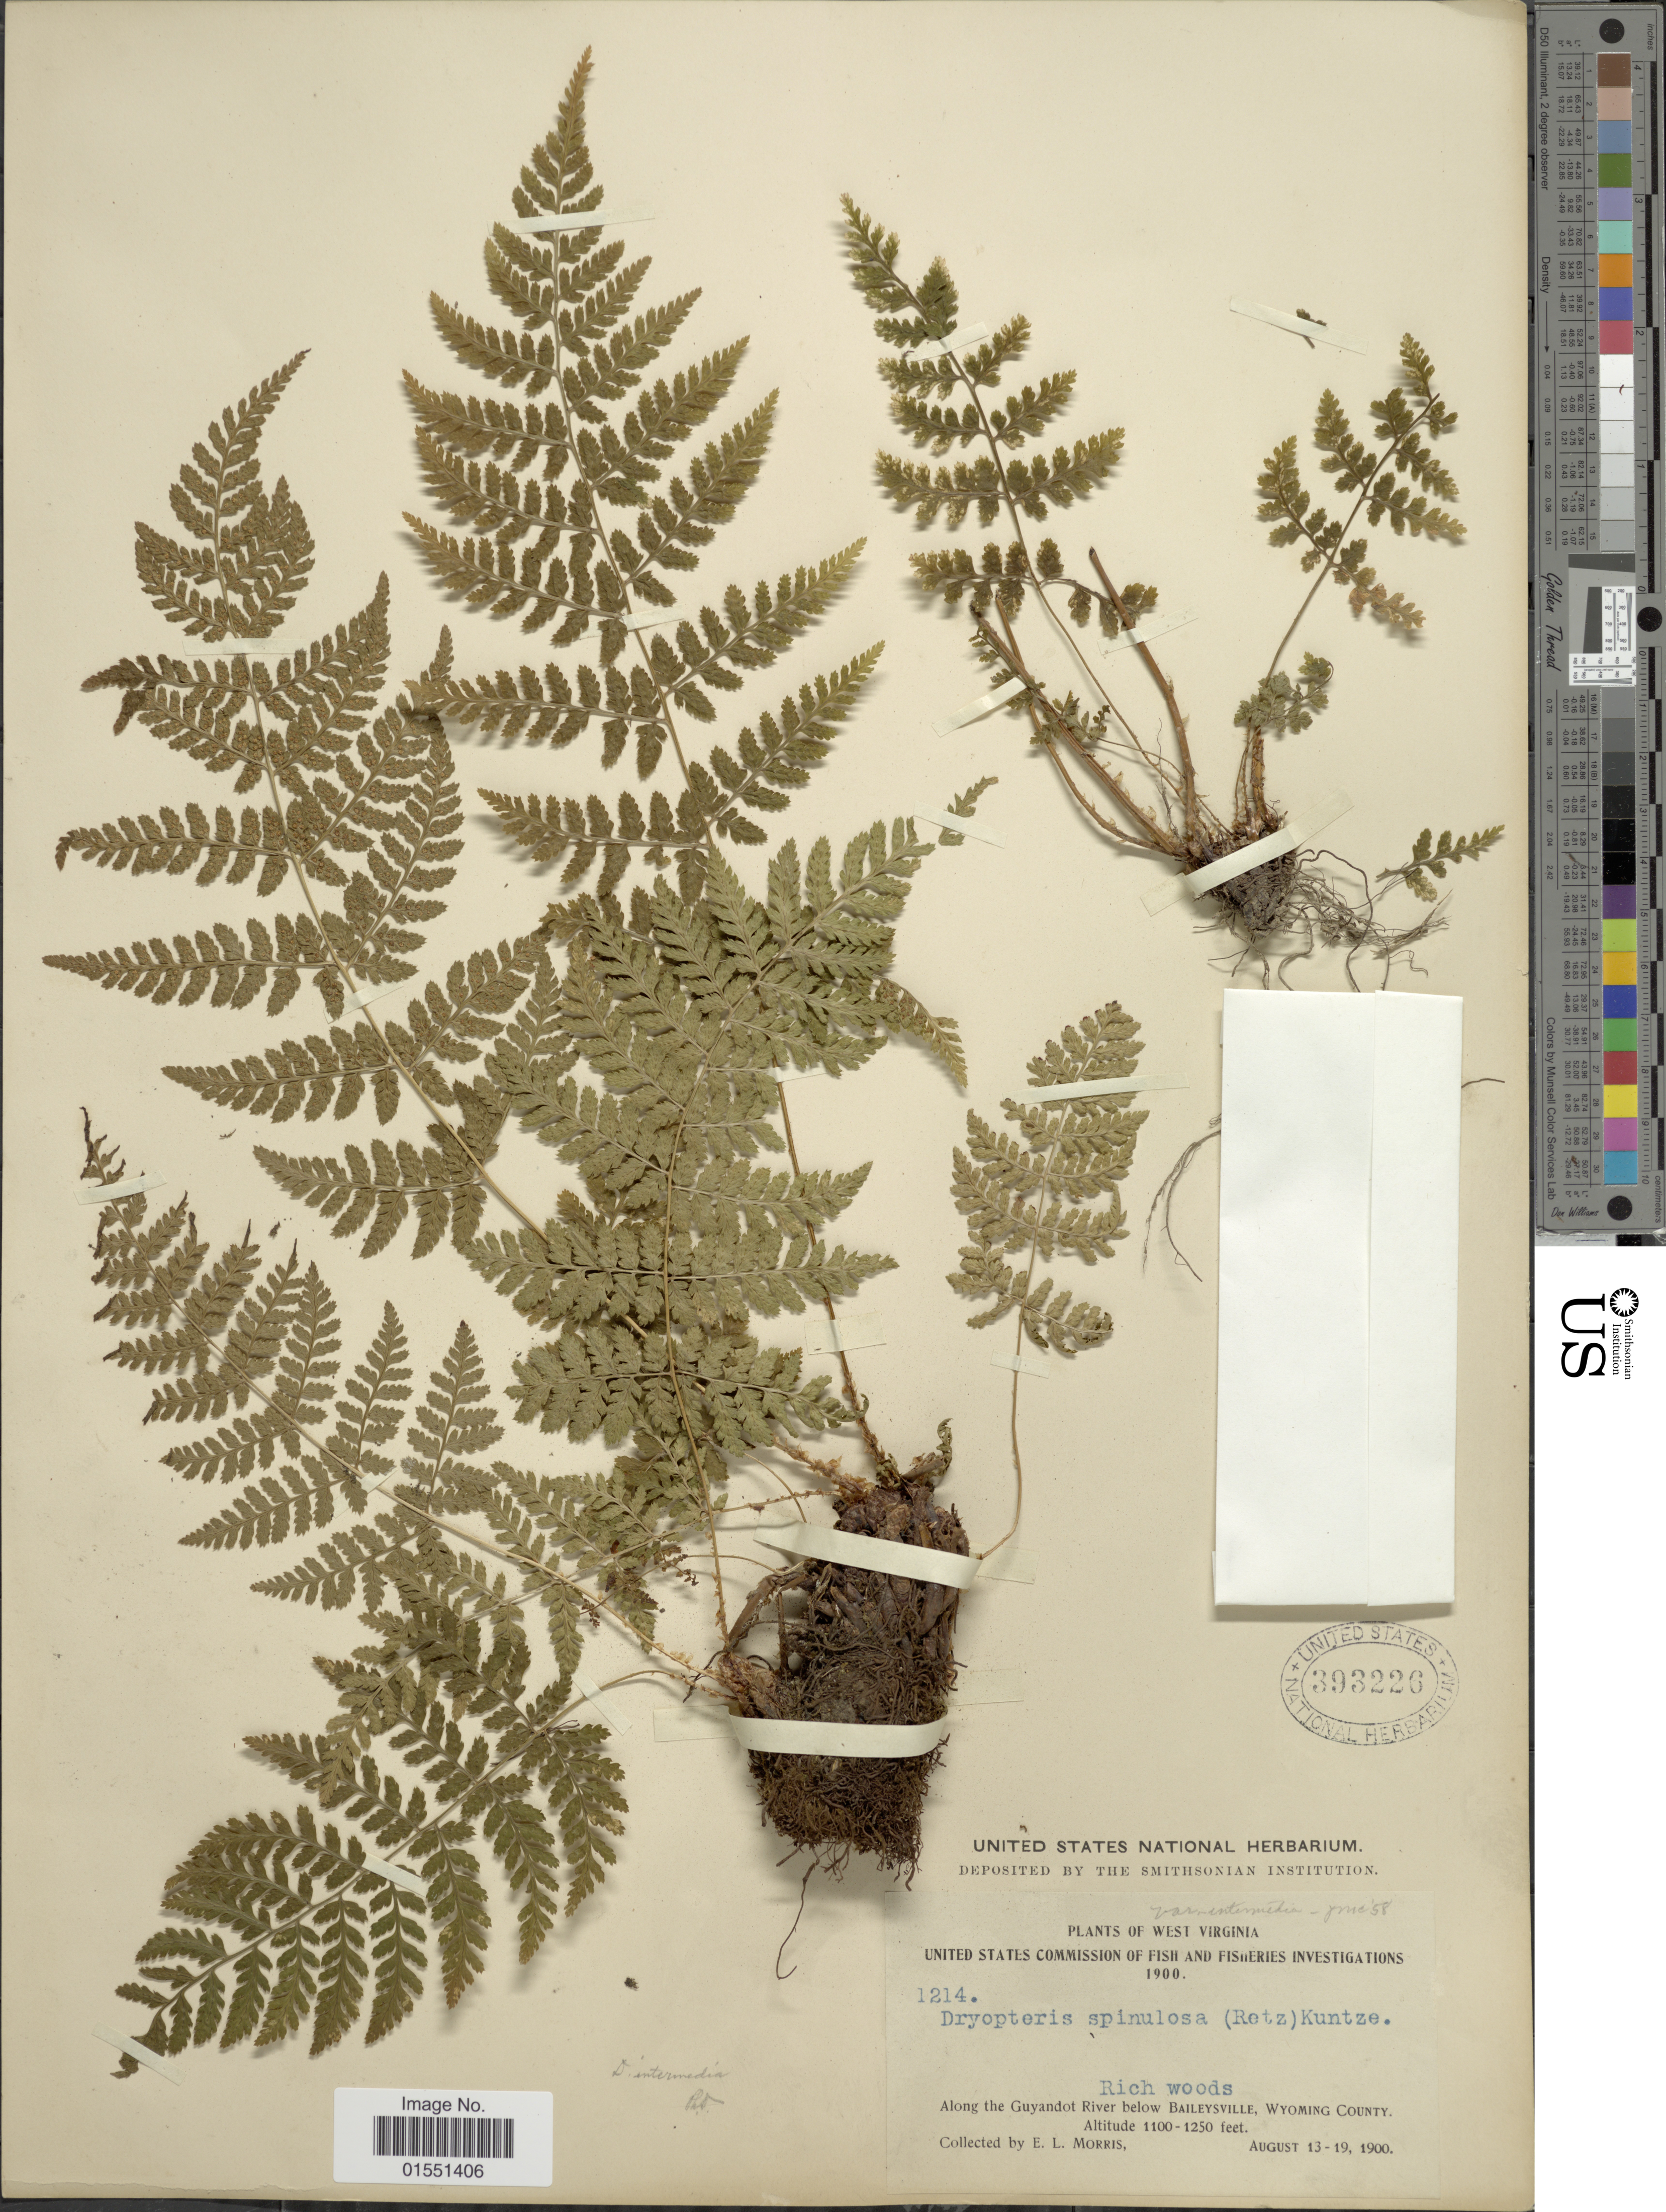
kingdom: Plantae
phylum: Tracheophyta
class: Polypodiopsida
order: Polypodiales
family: Dryopteridaceae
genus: Dryopteris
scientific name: Dryopteris intermedia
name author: (Muhl.) A. Gray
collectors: E. Morris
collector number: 1214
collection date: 1900-08-13/1900-08-14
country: United States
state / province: West Virginia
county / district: Wyoming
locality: Along the Guyandot River below Baileysville, Wyoming County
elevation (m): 335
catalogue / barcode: US 393226